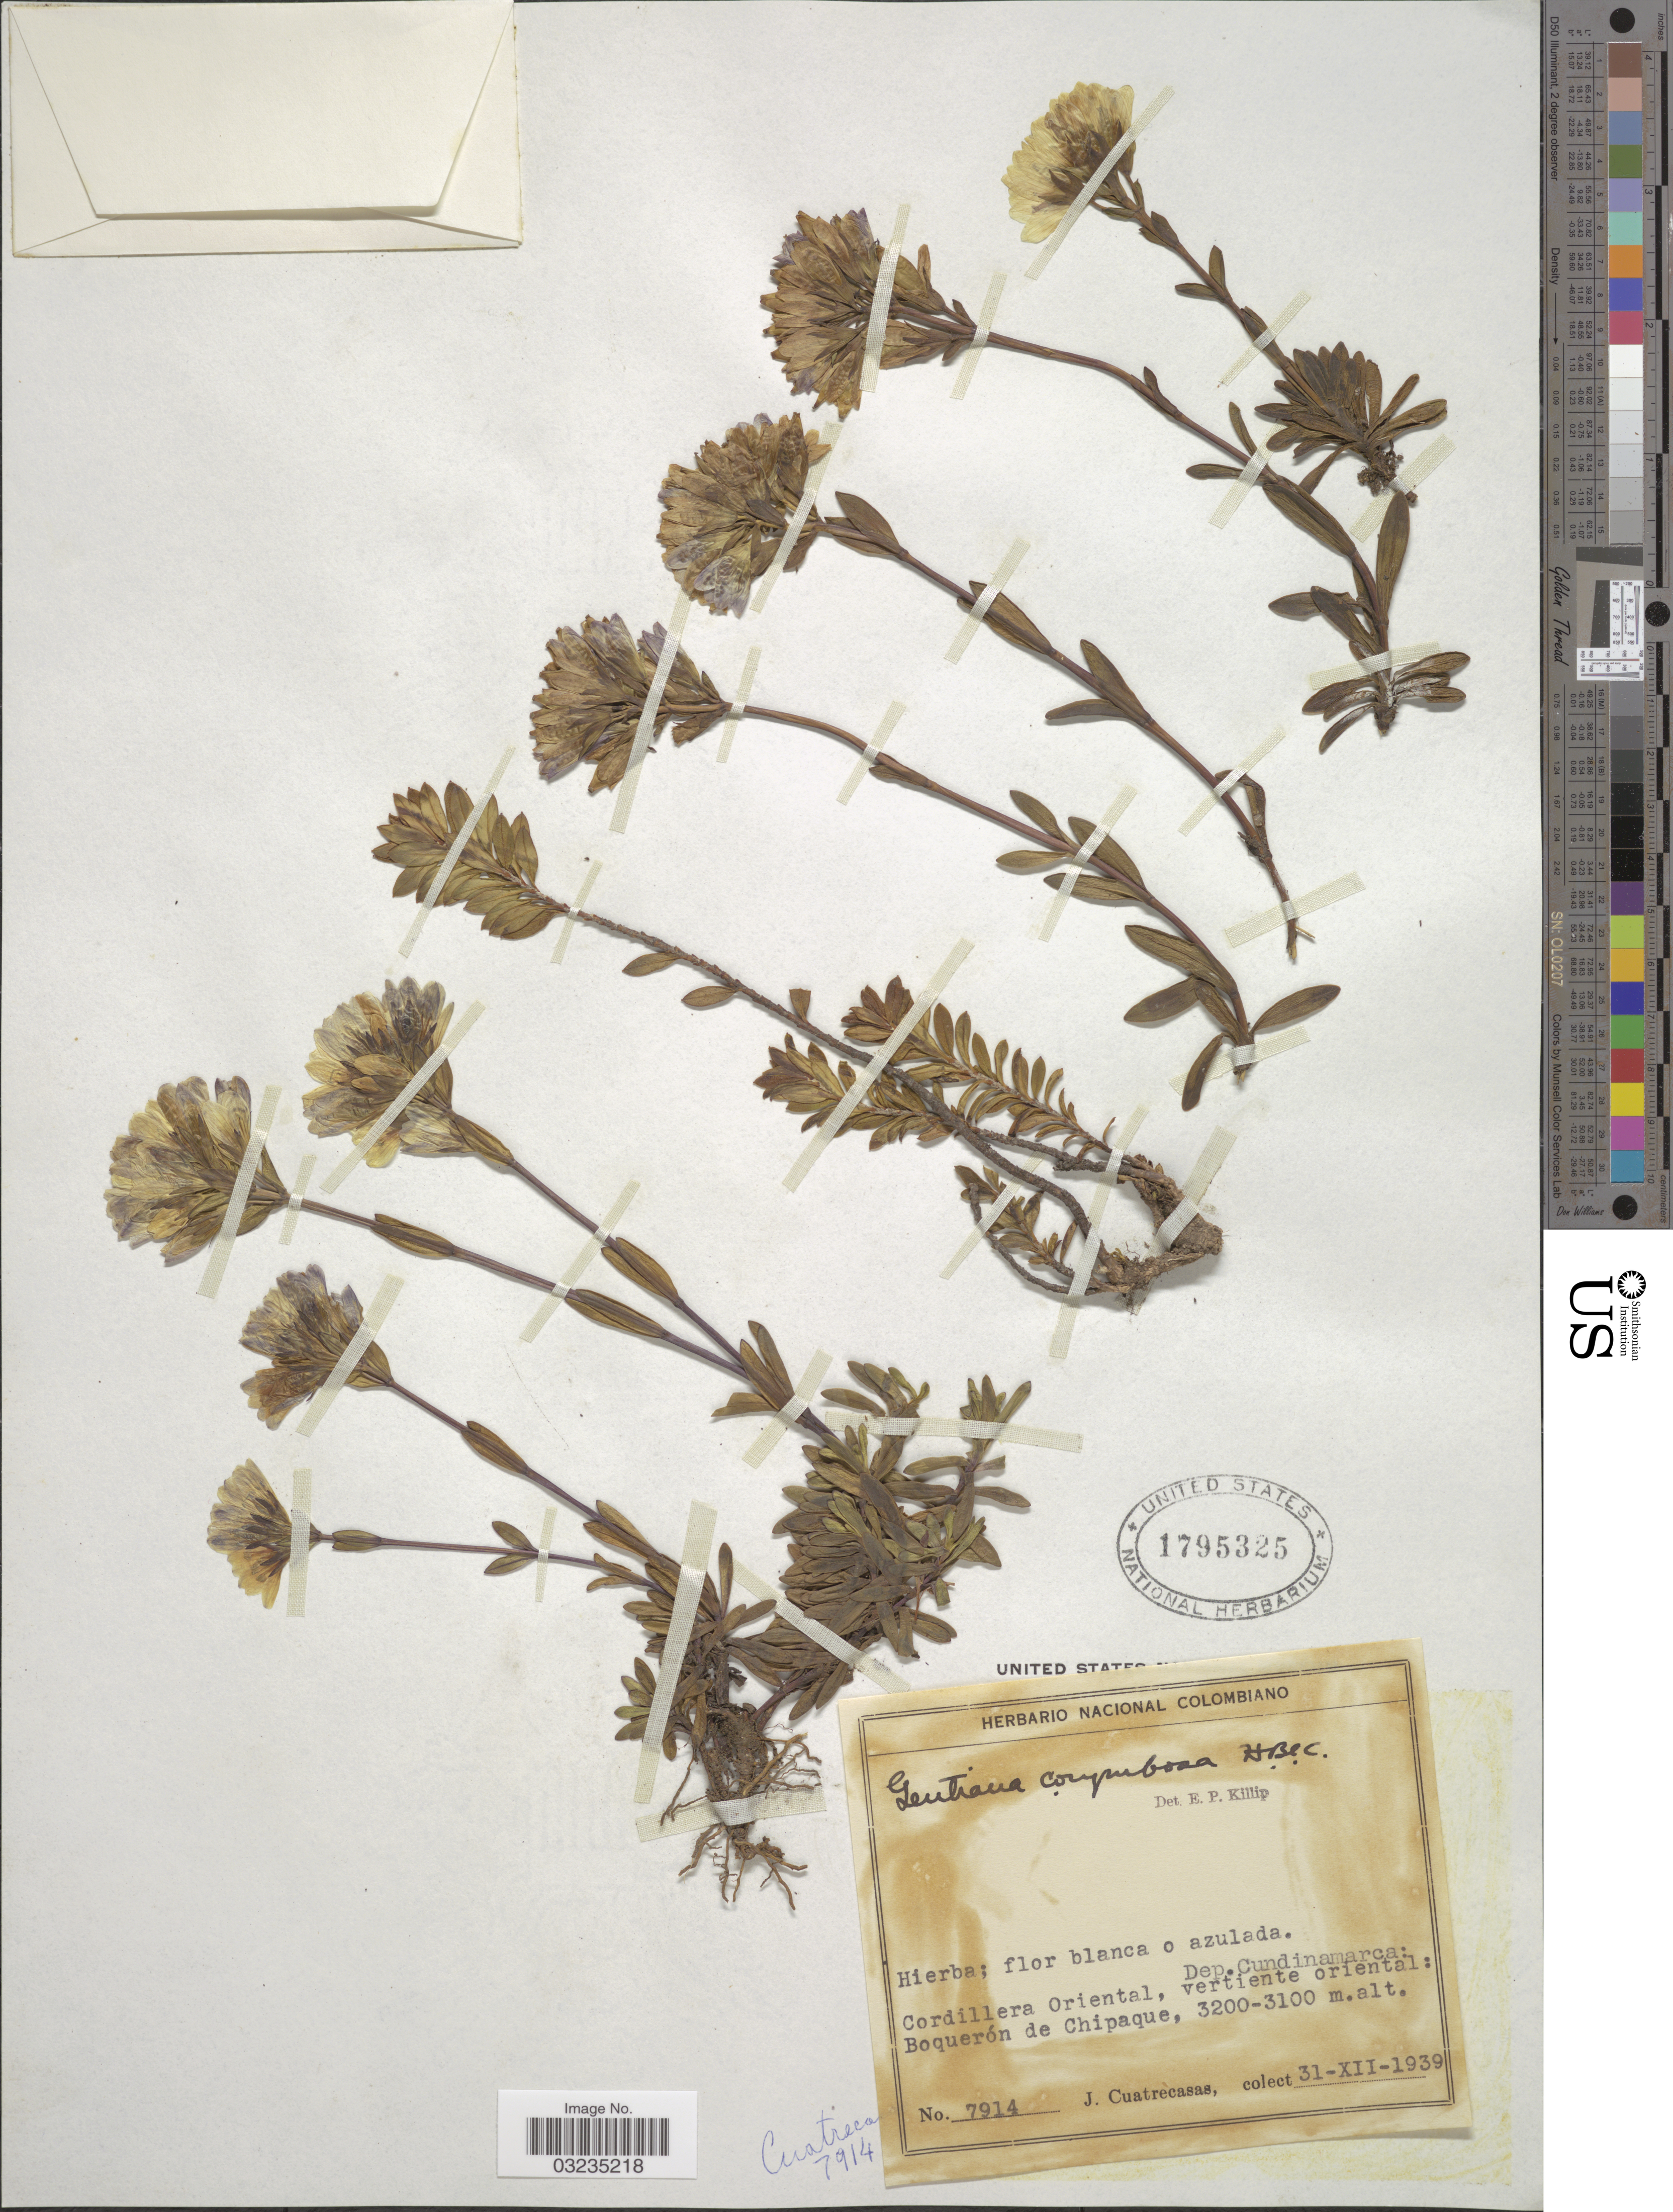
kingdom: Plantae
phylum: Tracheophyta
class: Magnoliopsida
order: Gentianales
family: Gentianaceae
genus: Gentiana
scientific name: Gentiana corymbosa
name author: Humb. et al.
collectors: J. Cuatrecasas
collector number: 7914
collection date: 1939-12-31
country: Colombia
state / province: Cundinamarca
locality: Dep. Cundinamarca: Cordillera Oriental, vertiente oriental: Boquerón de Chipaque.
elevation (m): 3100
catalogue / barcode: US 1795325